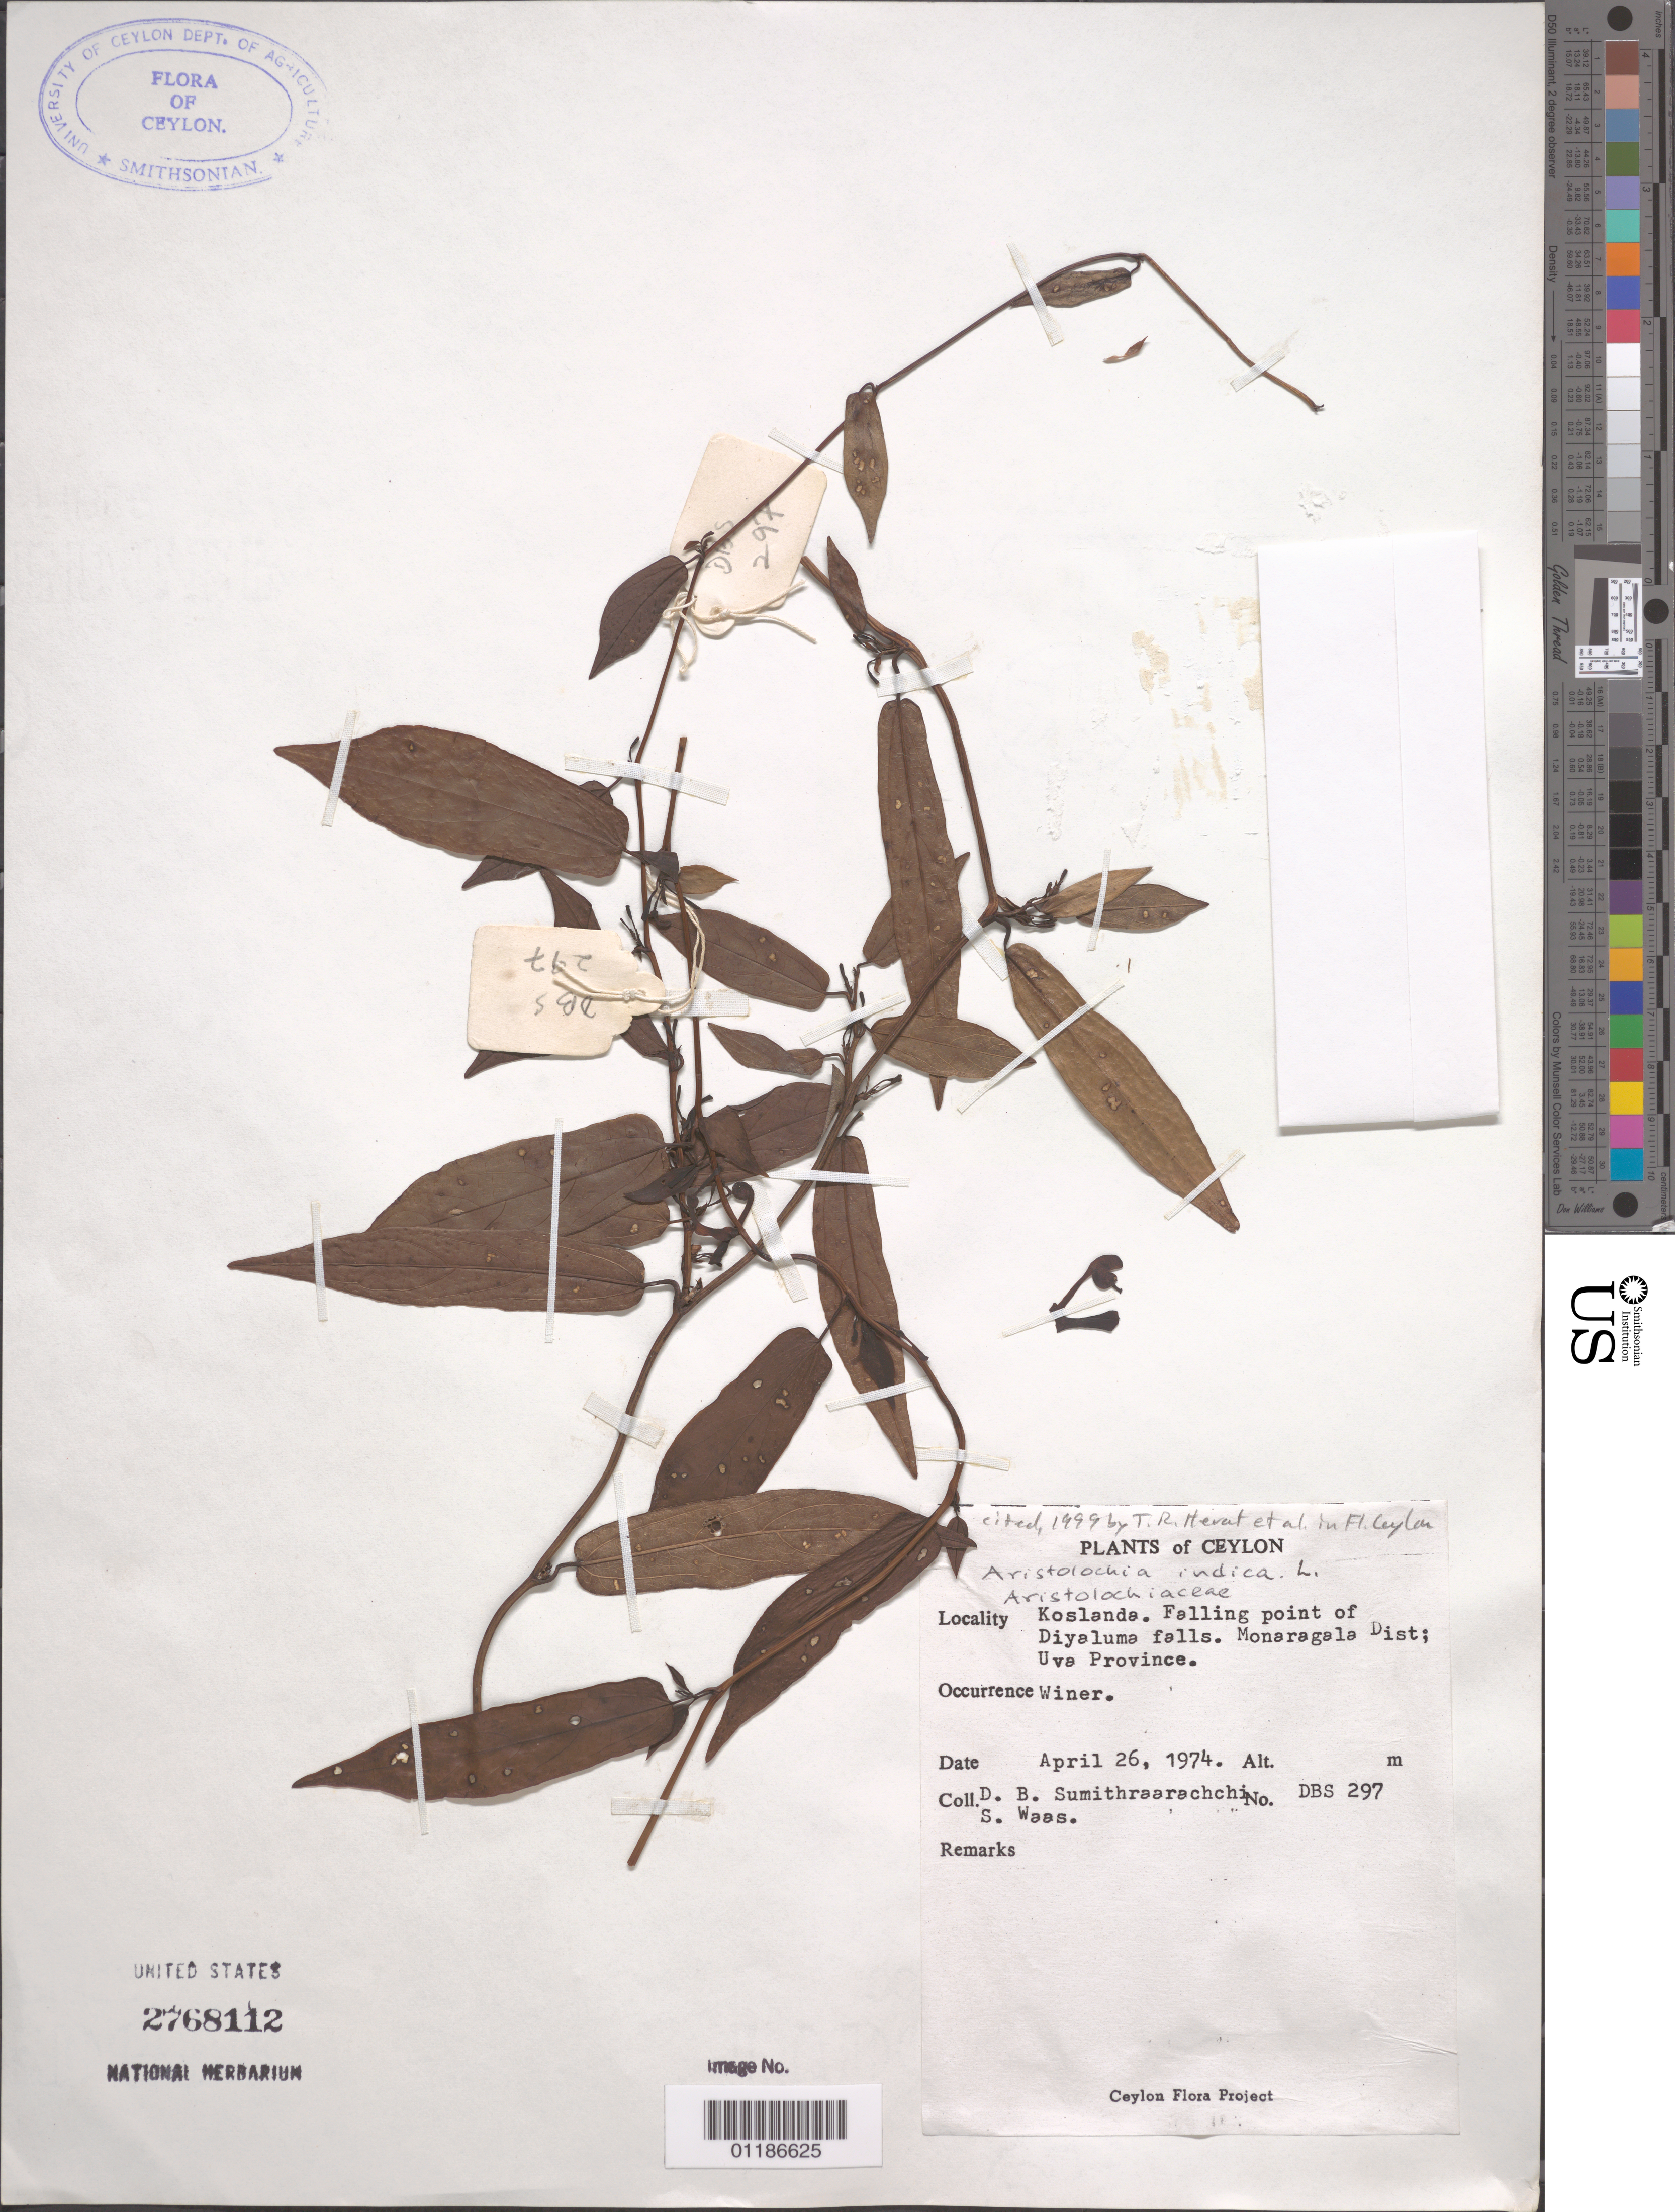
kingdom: Plantae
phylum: Tracheophyta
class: Magnoliopsida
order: Piperales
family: Aristolochiaceae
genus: Aristolochia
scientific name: Aristolochia indica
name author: L.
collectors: D. B. Sumithraarachchi & S. Waas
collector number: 297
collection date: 1974-04-26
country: Sri Lanka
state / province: Uva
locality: Koslanda. Falling point of Diyaluma falls, Monaragala District.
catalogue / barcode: US 2768112